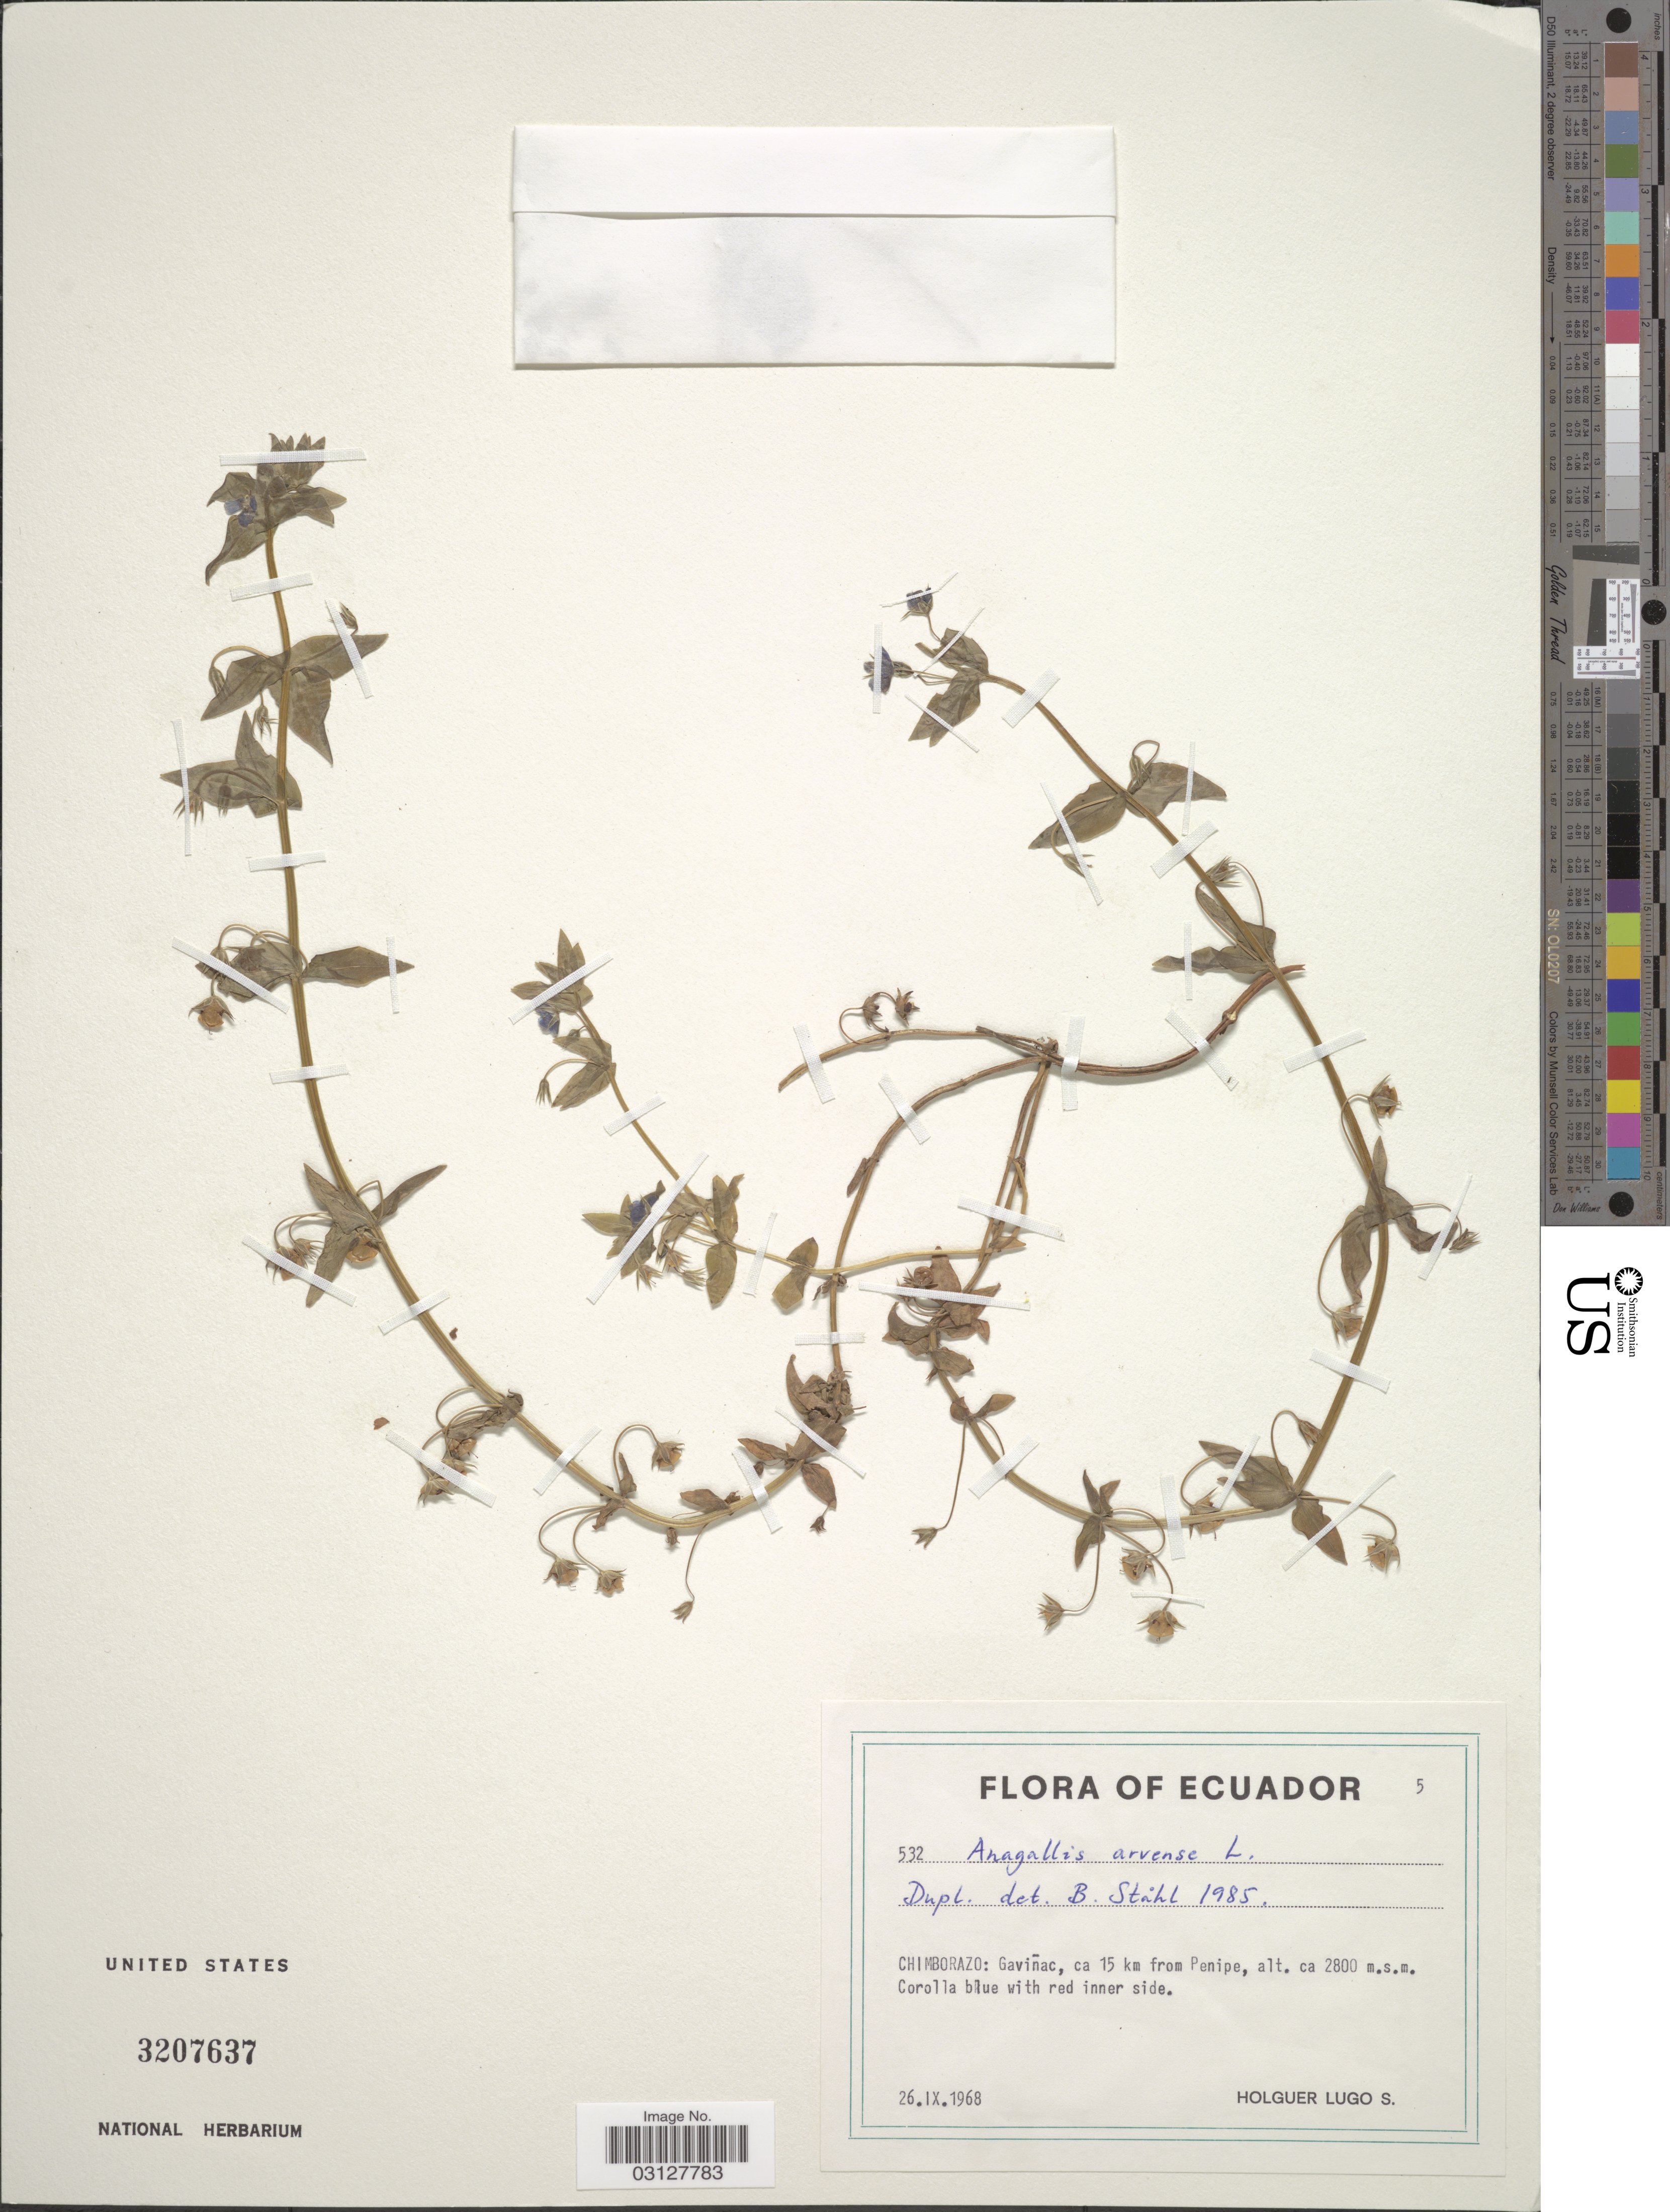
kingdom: Plantae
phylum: Tracheophyta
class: Magnoliopsida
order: Ericales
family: Primulaceae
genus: Anagallis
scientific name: Anagallis arvensis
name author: L.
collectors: H. Lugo S.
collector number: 532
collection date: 1968-09-26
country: Ecuador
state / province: Chimborazo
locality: Gaviñac, ca. 15 km from Penipe.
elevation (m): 2800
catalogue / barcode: US 3207637